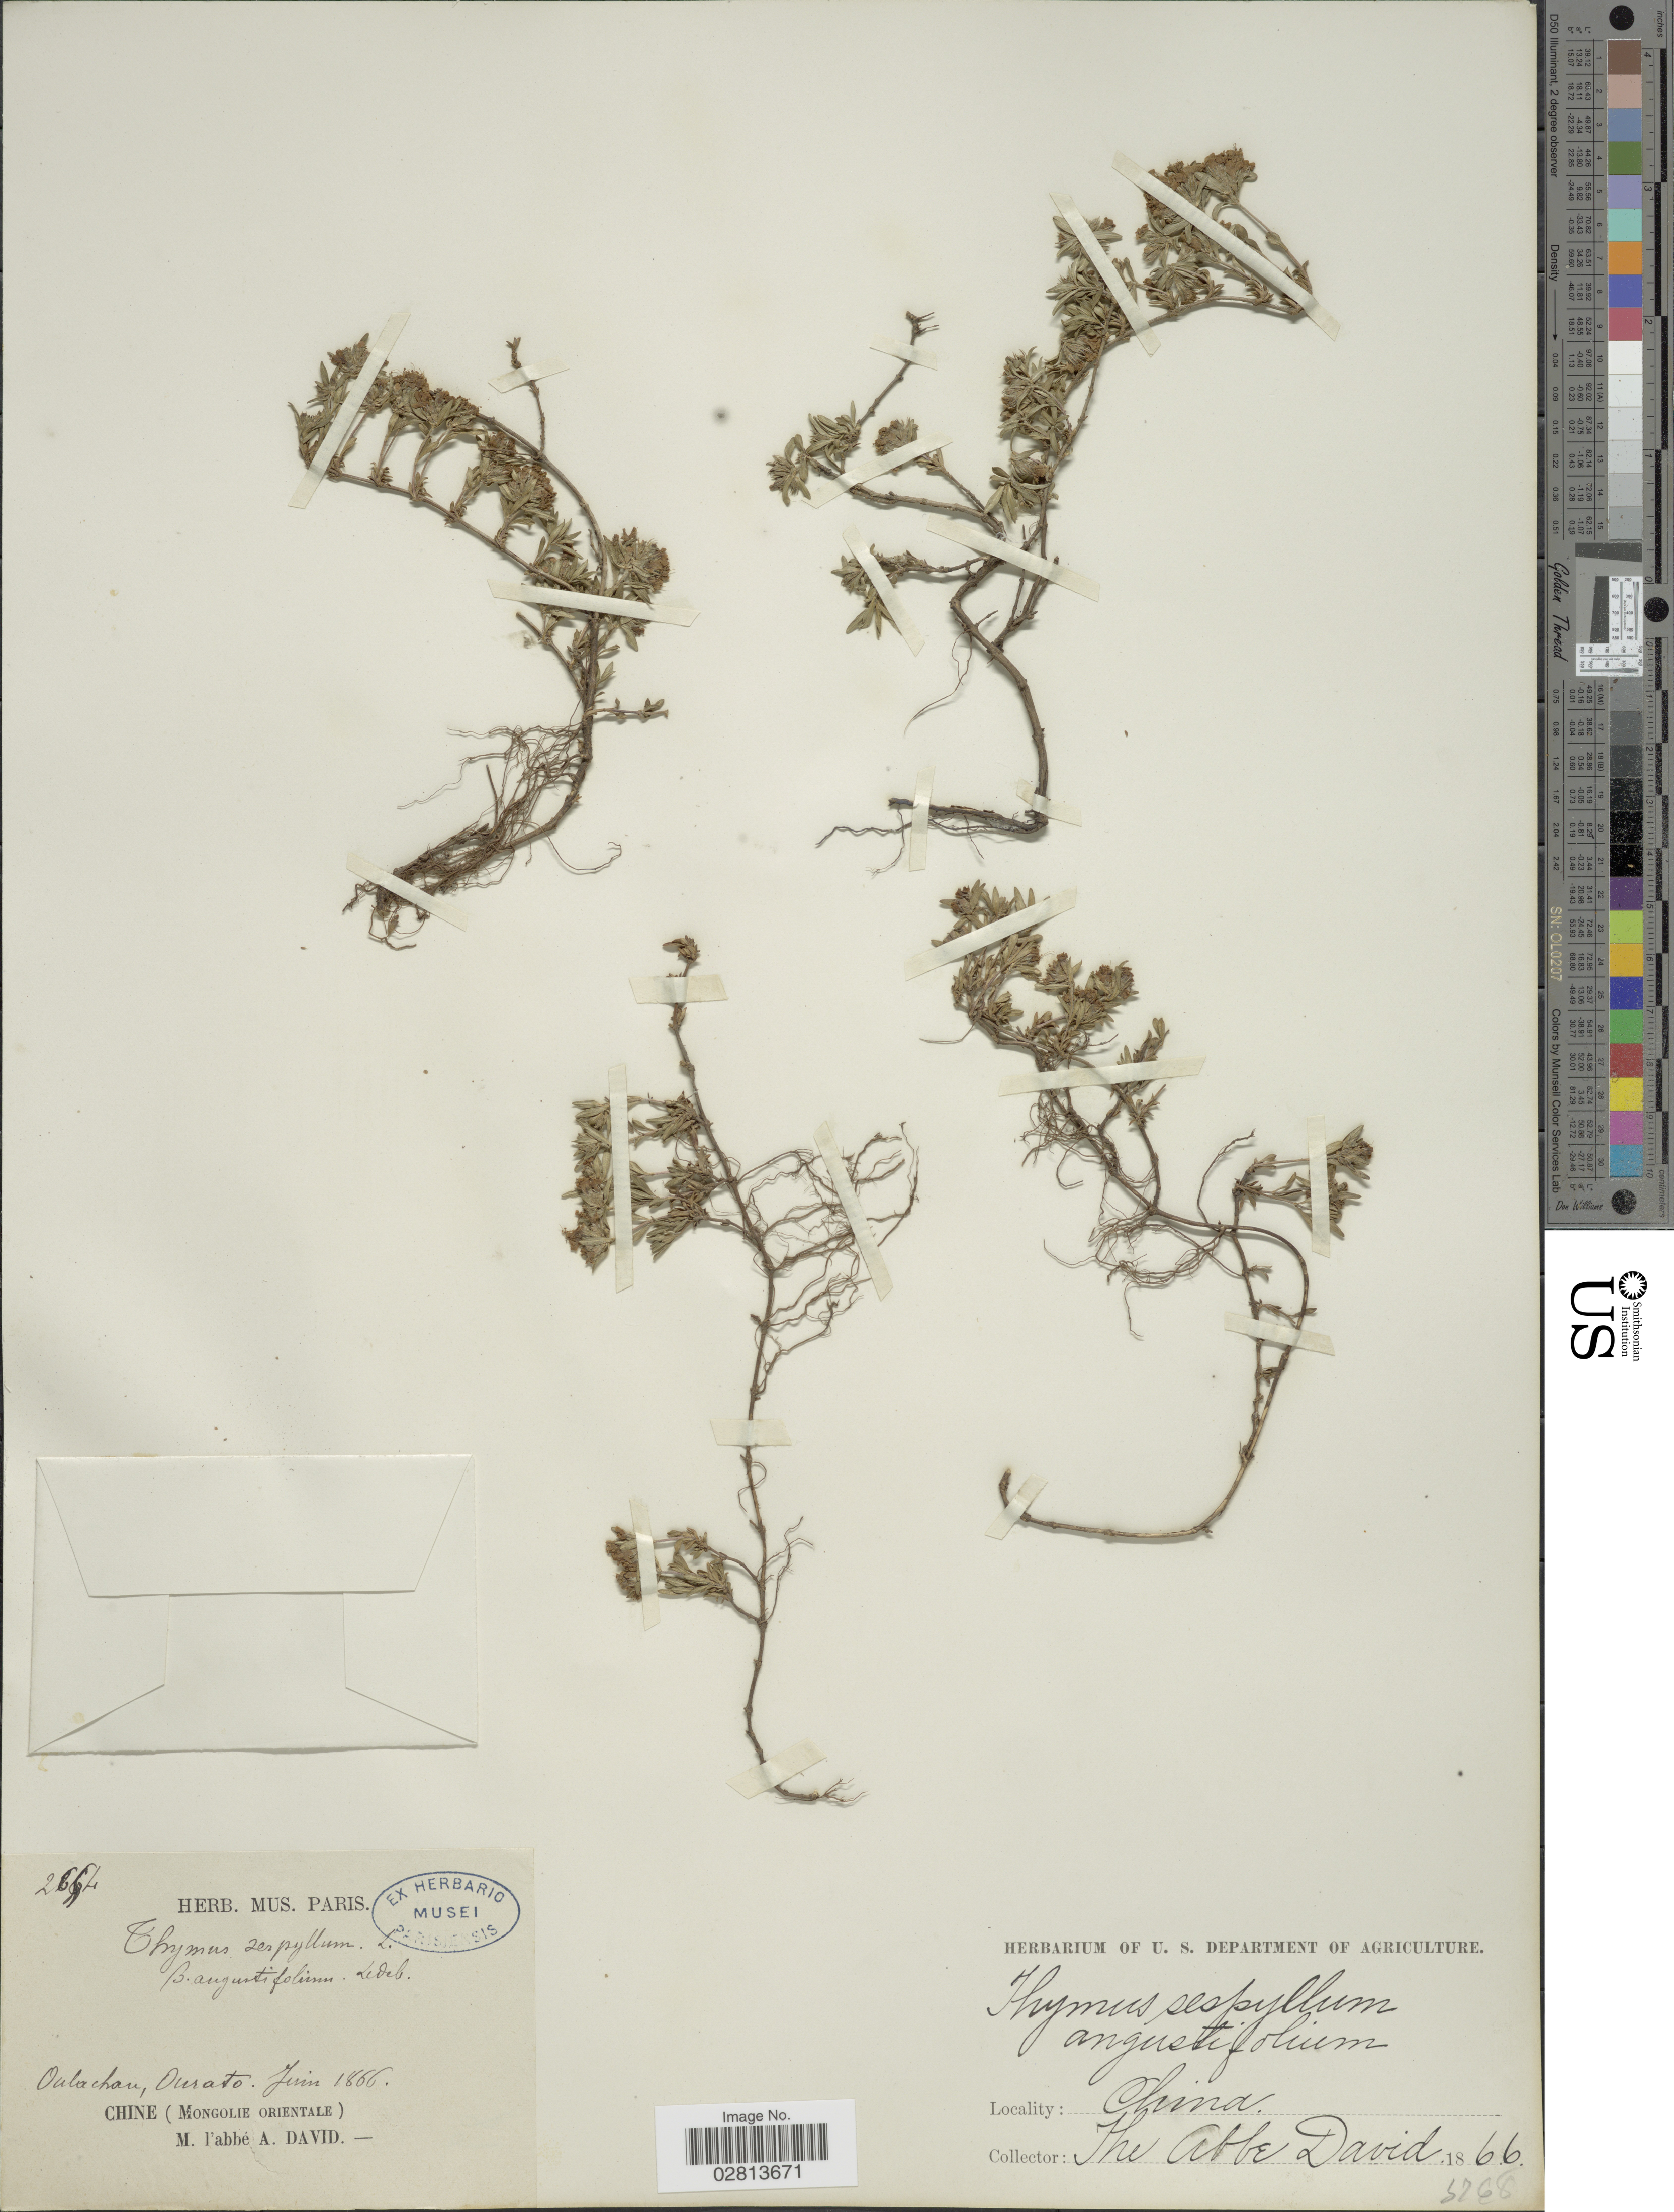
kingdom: Plantae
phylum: Tracheophyta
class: Magnoliopsida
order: Lamiales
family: Lamiaceae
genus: Thymus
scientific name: Thymus serpyllum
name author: L.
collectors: David, M.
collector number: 2654*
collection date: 1866-06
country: China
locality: Oulachau, Ourato. [interpreted] Chine (Mongolie Orientale).